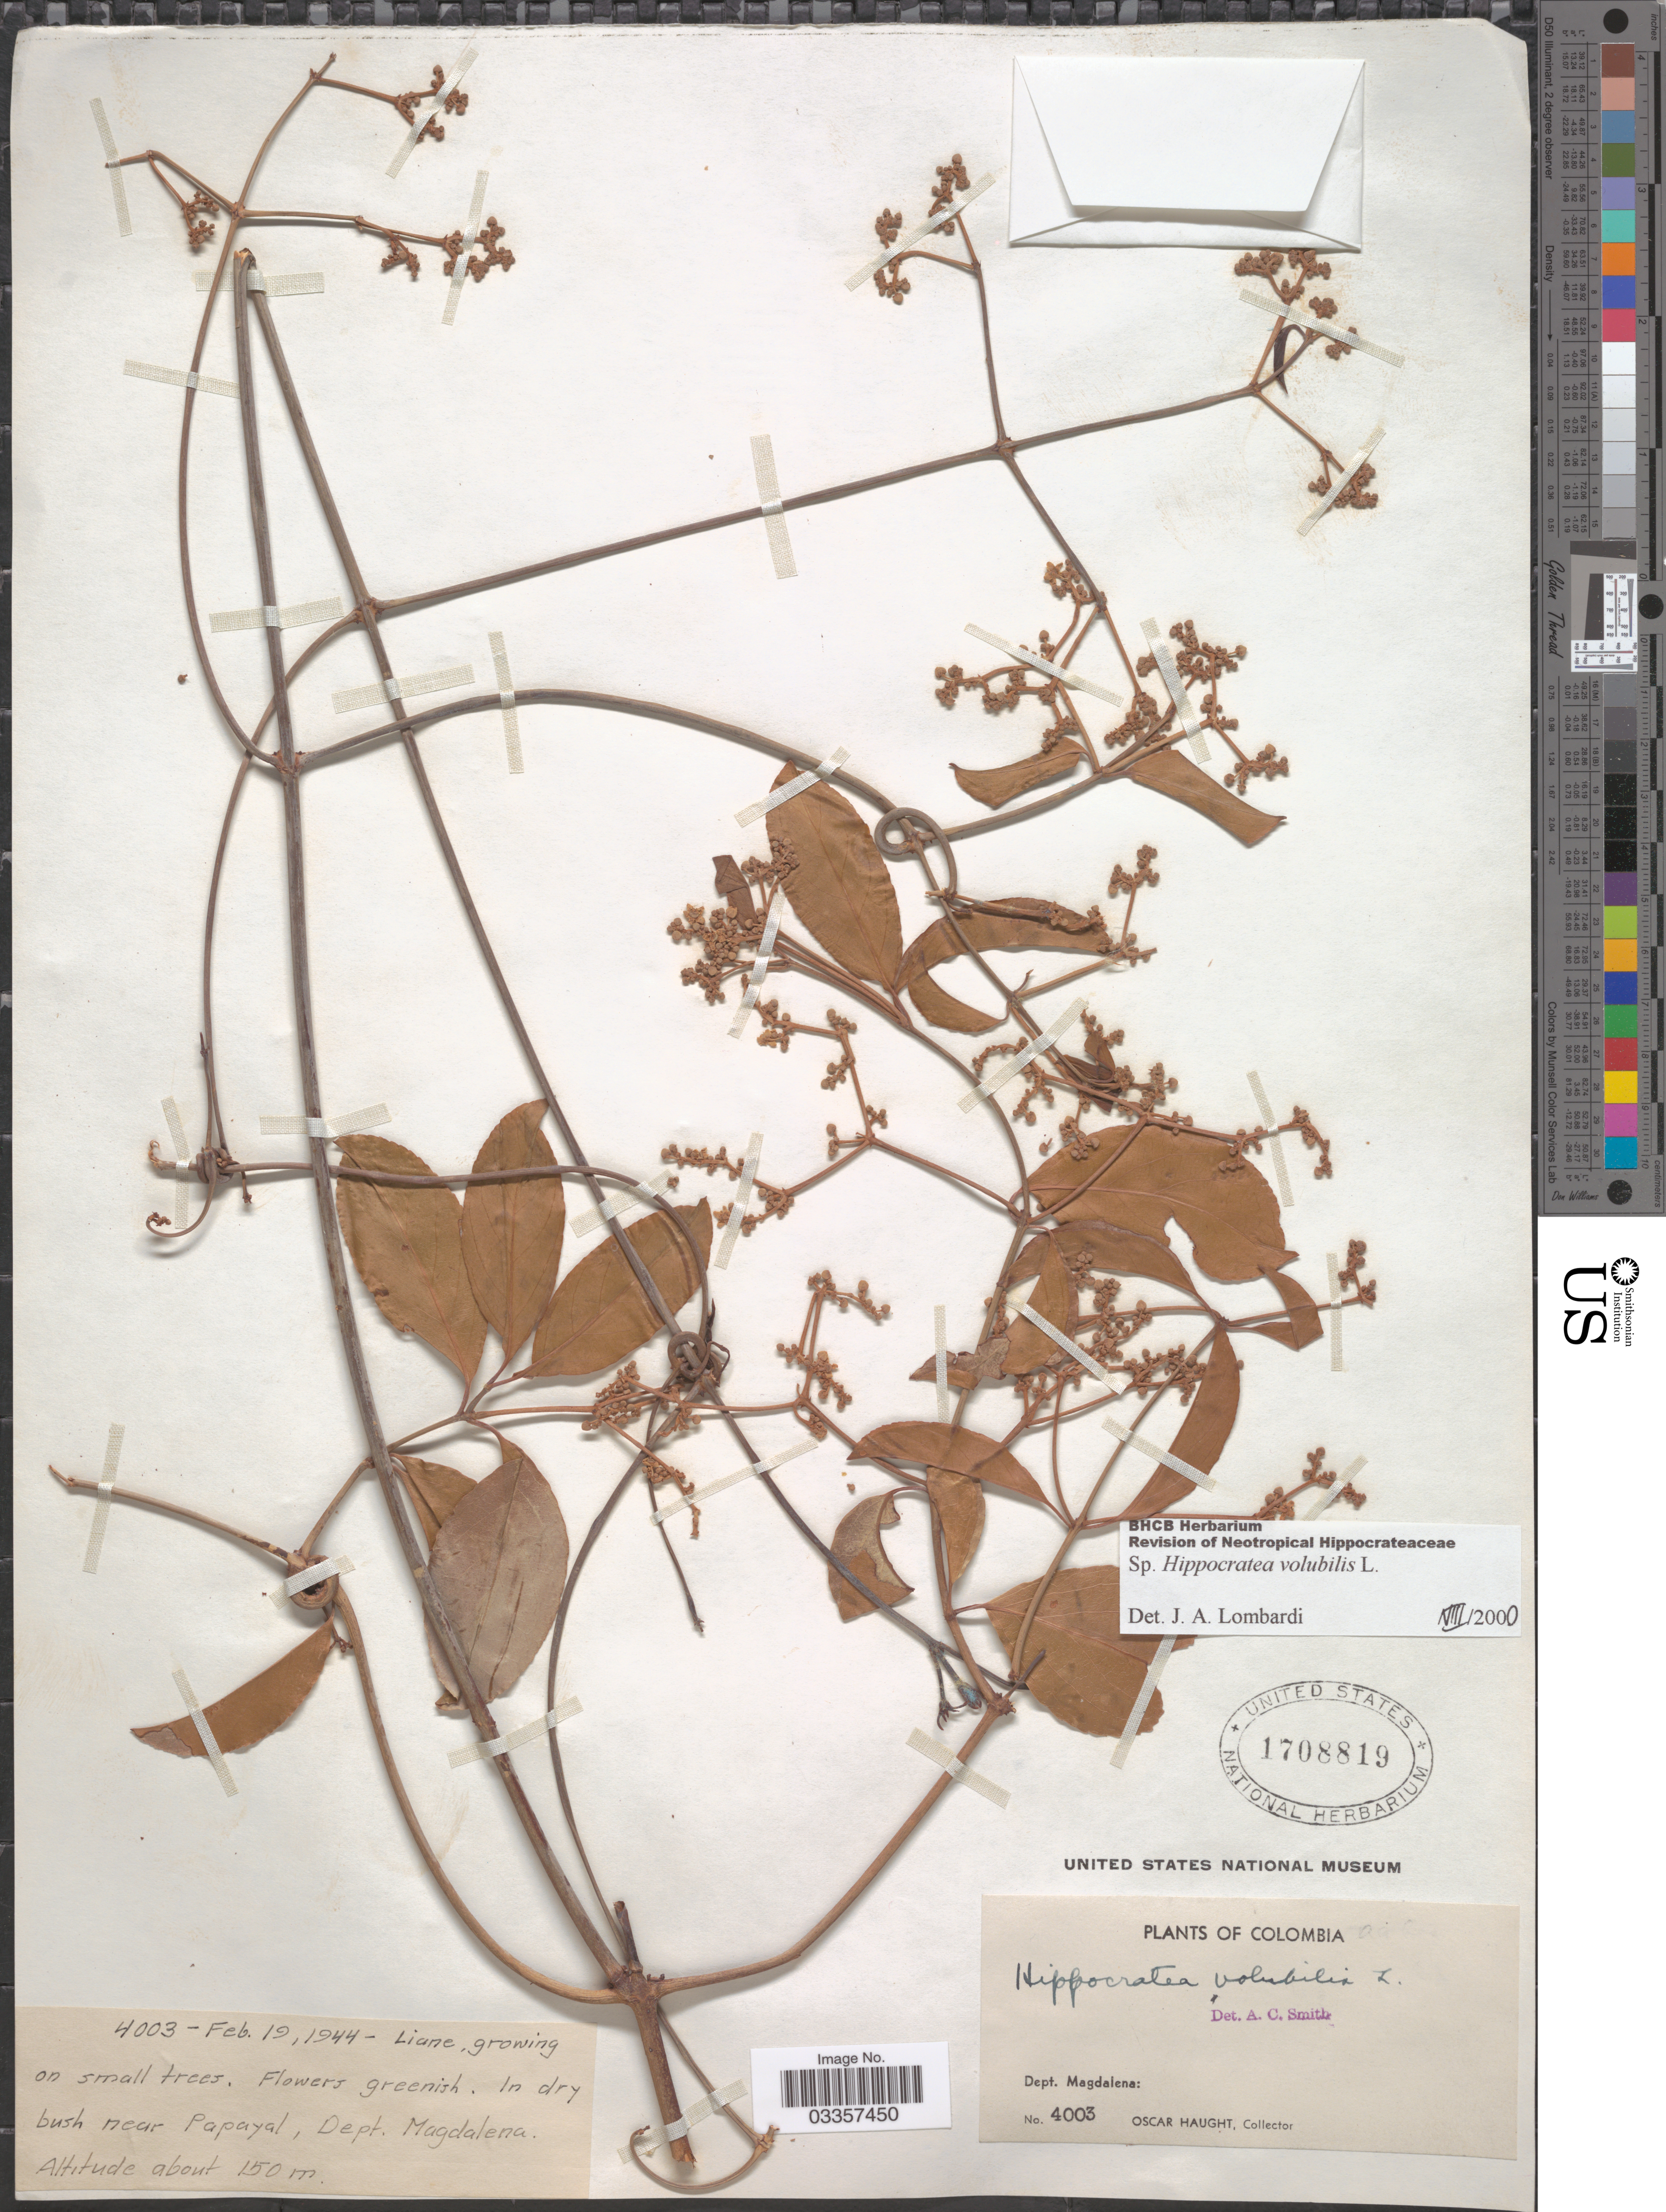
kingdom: Plantae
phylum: Tracheophyta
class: Magnoliopsida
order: Celastrales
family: Celastraceae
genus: Hippocratea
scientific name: Hippocratea volubilis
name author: L.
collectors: O. L. Haught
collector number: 4003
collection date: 1944-02-19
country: Colombia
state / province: Magdalena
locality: In dry bush near Papayal, Dept. Magdalena.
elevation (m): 150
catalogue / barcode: US 1708819